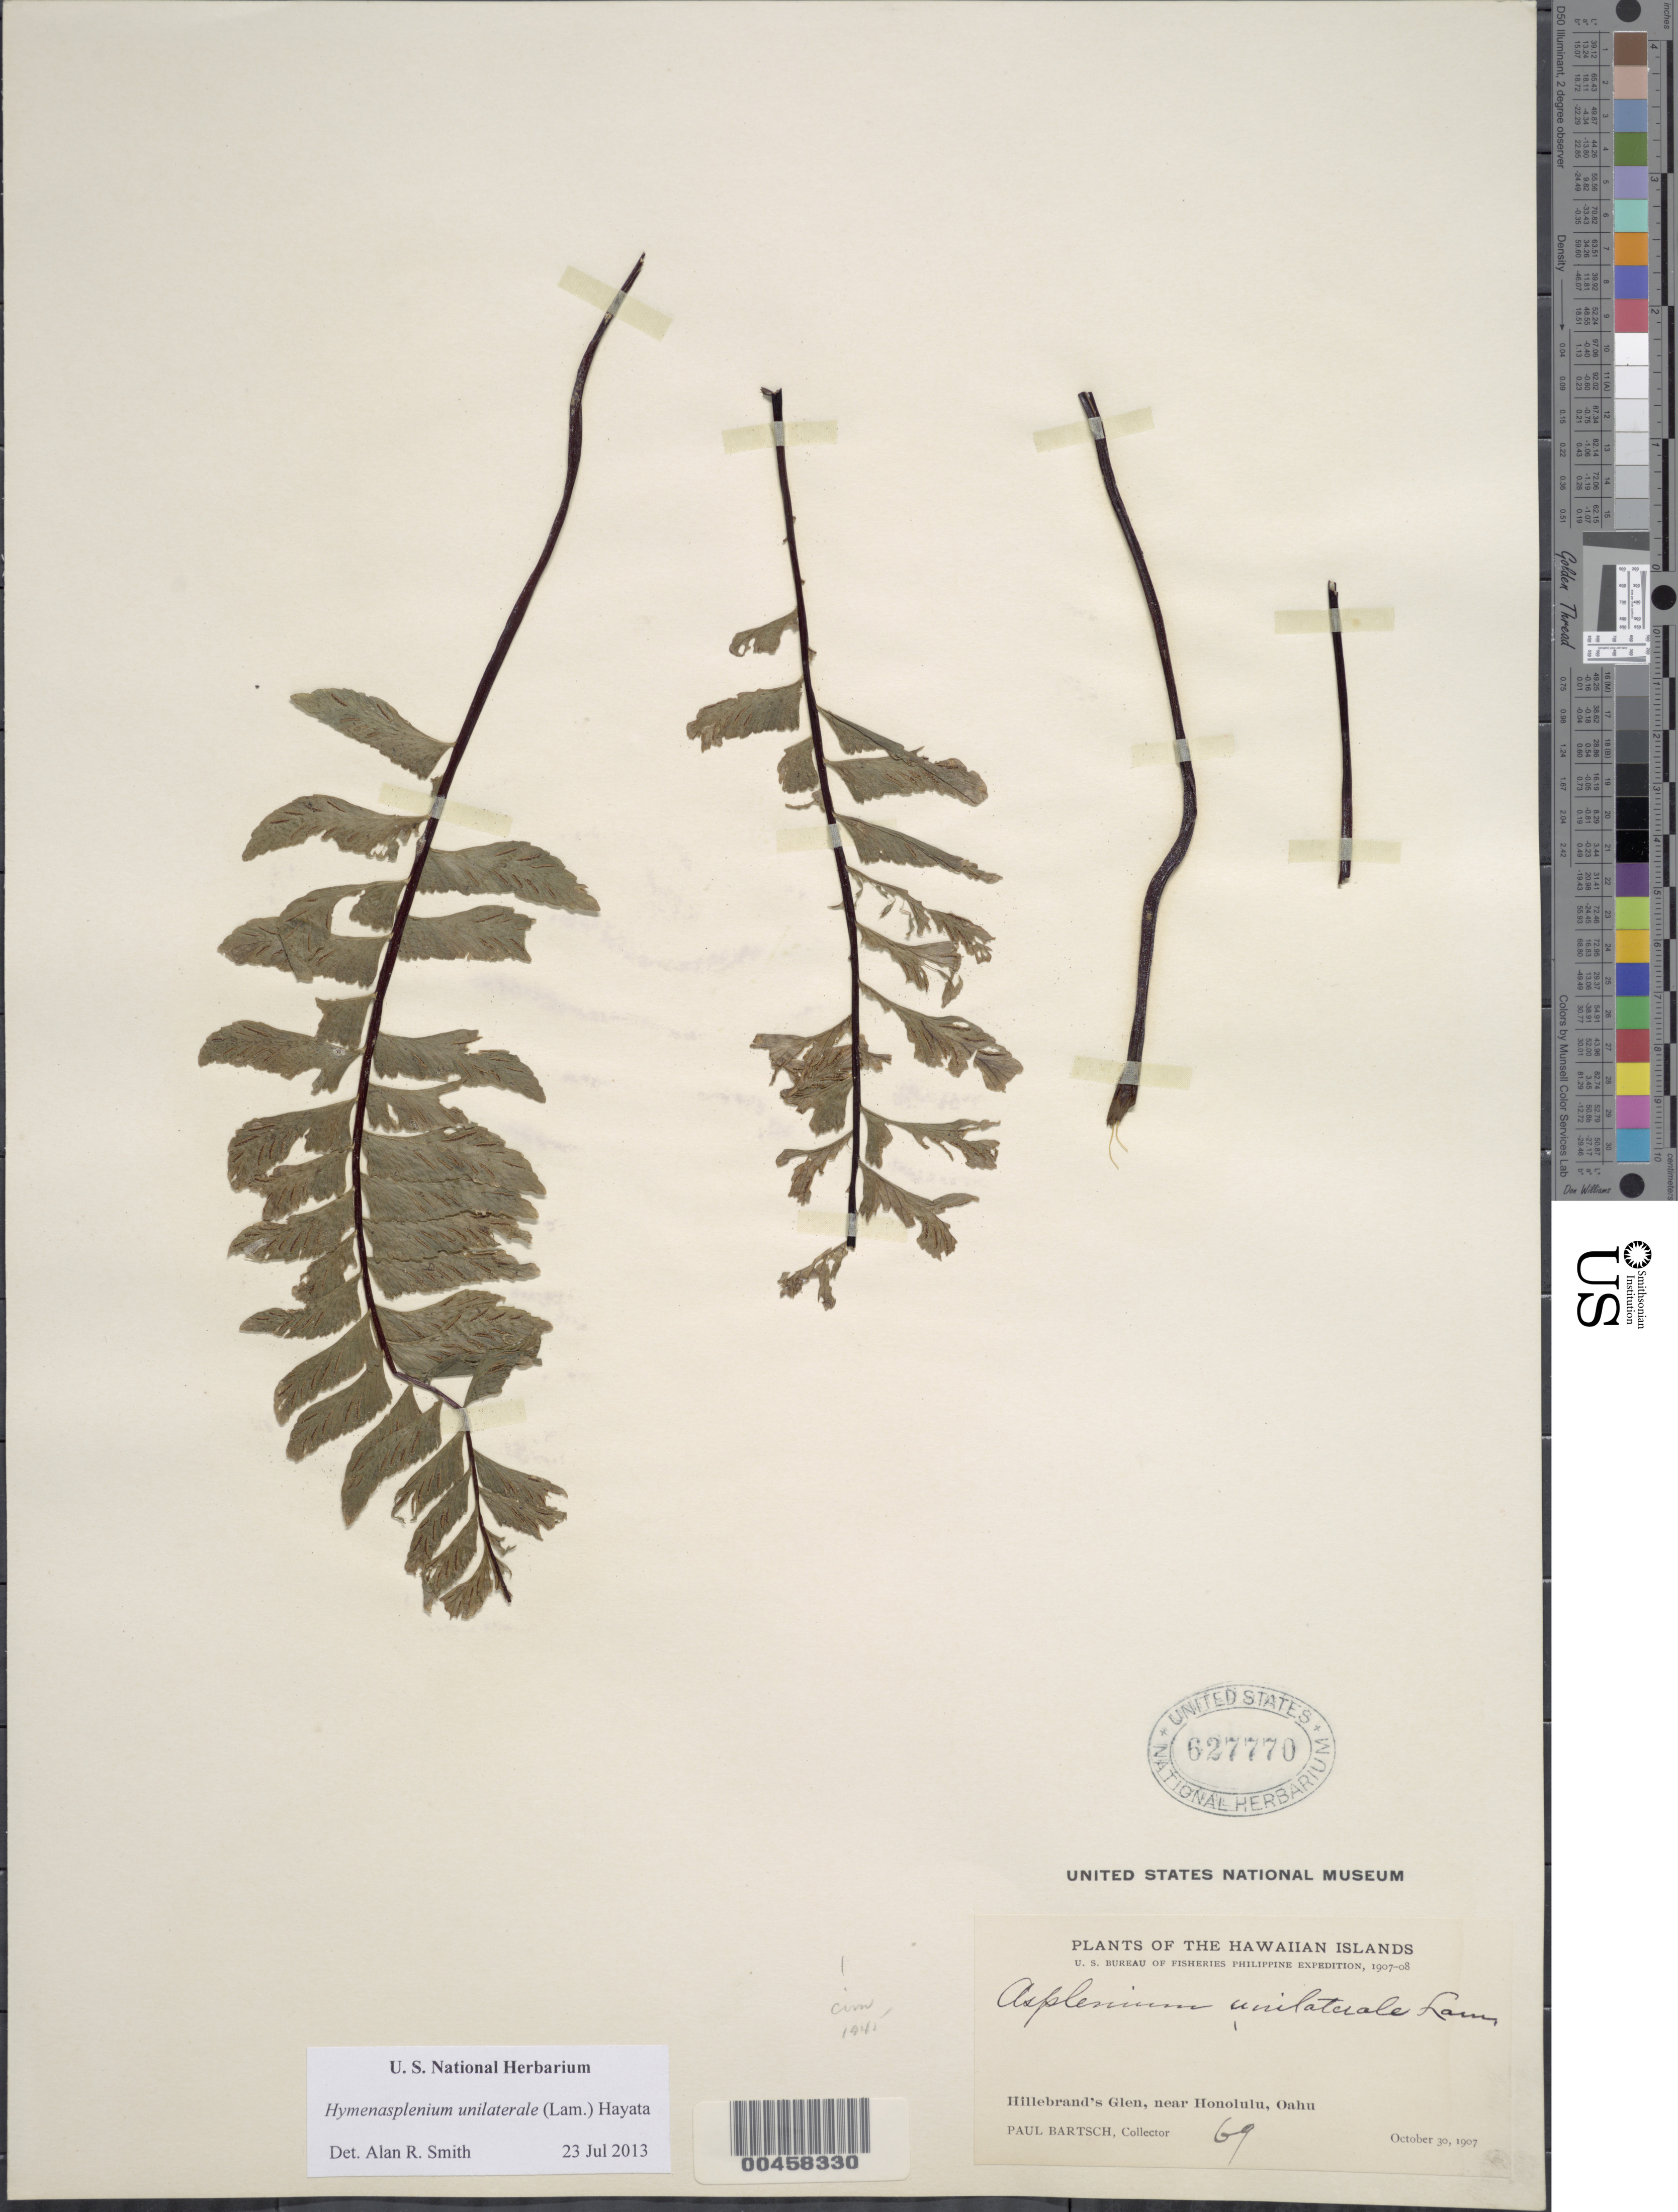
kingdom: Plantae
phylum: Tracheophyta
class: Polypodiopsida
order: Polypodiales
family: Aspleniaceae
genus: Hymenasplenium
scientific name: Hymenasplenium unilaterale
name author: (Lam.) Hayata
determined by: Smith, Alan R., (UC)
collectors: P. Bartsch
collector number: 69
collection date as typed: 30 Oct 1907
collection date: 1907-10-30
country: United States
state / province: Hawaii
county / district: Honolulu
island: Oahu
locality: Hillebrand's Glen, Near Honolulu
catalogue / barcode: US 627770